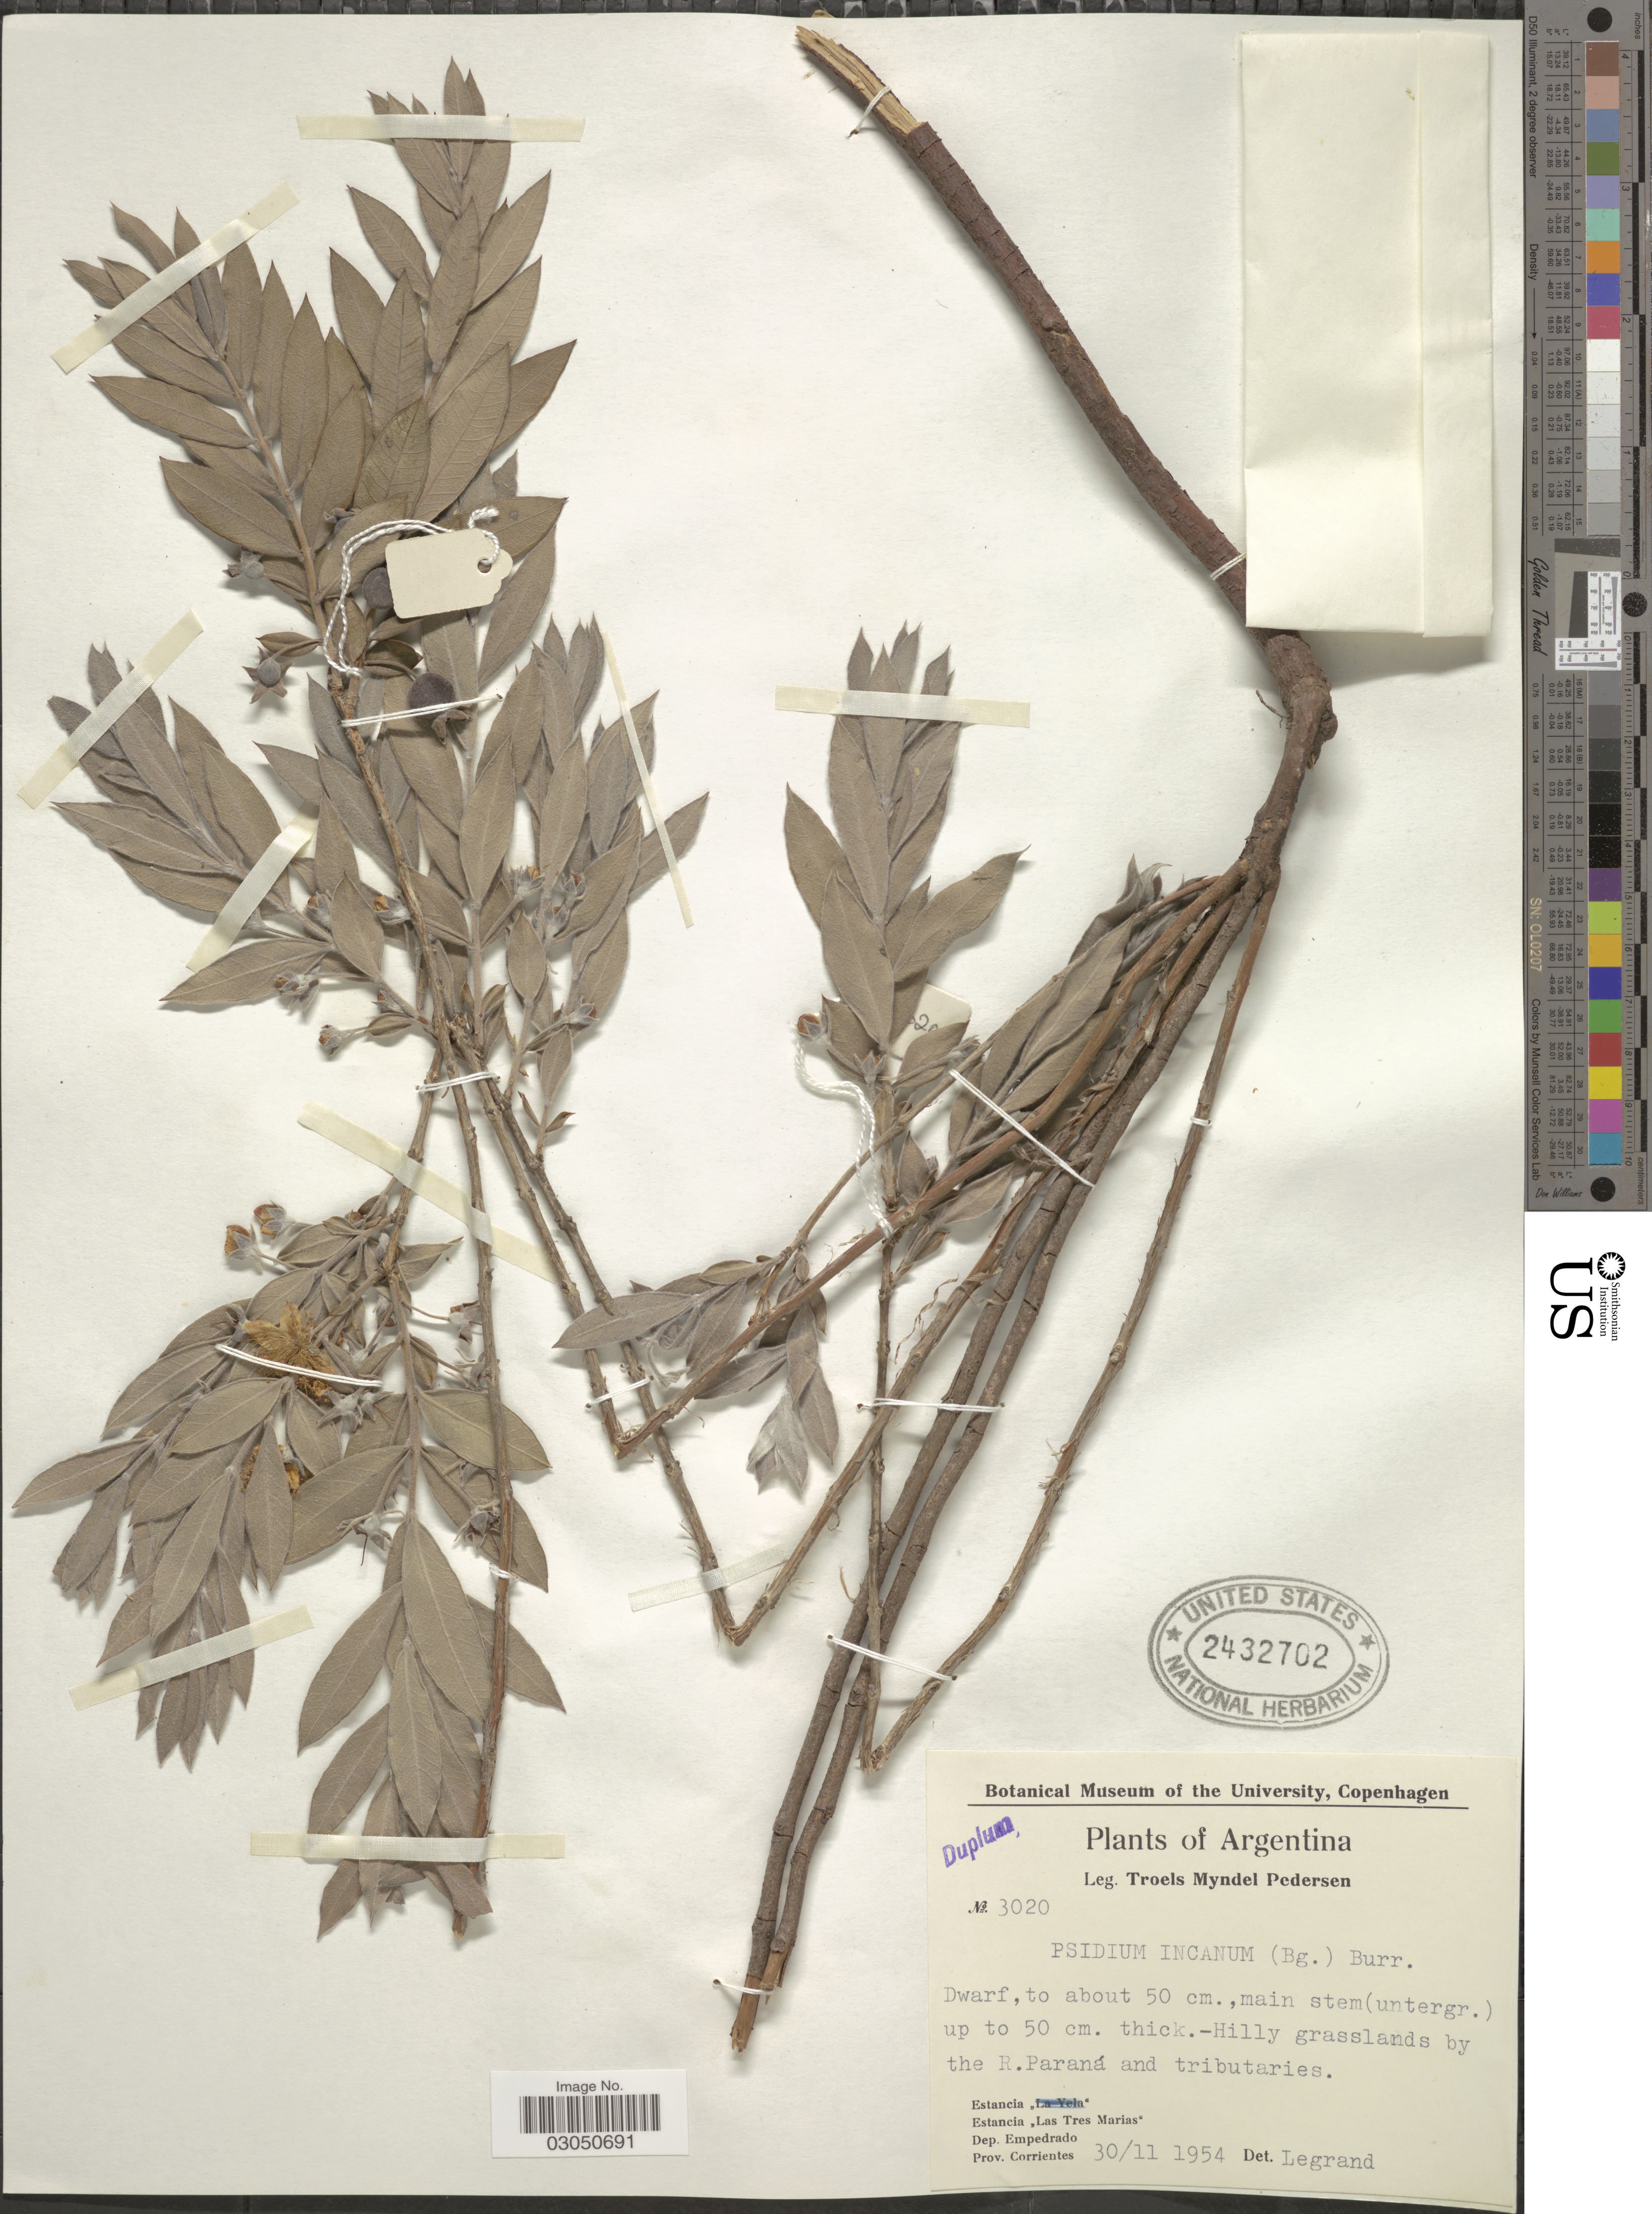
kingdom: Plantae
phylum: Tracheophyta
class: Magnoliopsida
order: Myrtales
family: Myrtaceae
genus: Psidium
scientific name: Psidium salutare var. sericeum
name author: (Cambess.) Landrum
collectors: T. Pederson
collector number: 3020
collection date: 1954-11-30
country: Argentina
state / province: Corrientes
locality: Hilly grasslands by the R. Paraná and tributaries. Estancia "Las Tres Marias", Dep. Empedrado.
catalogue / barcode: US 2432702